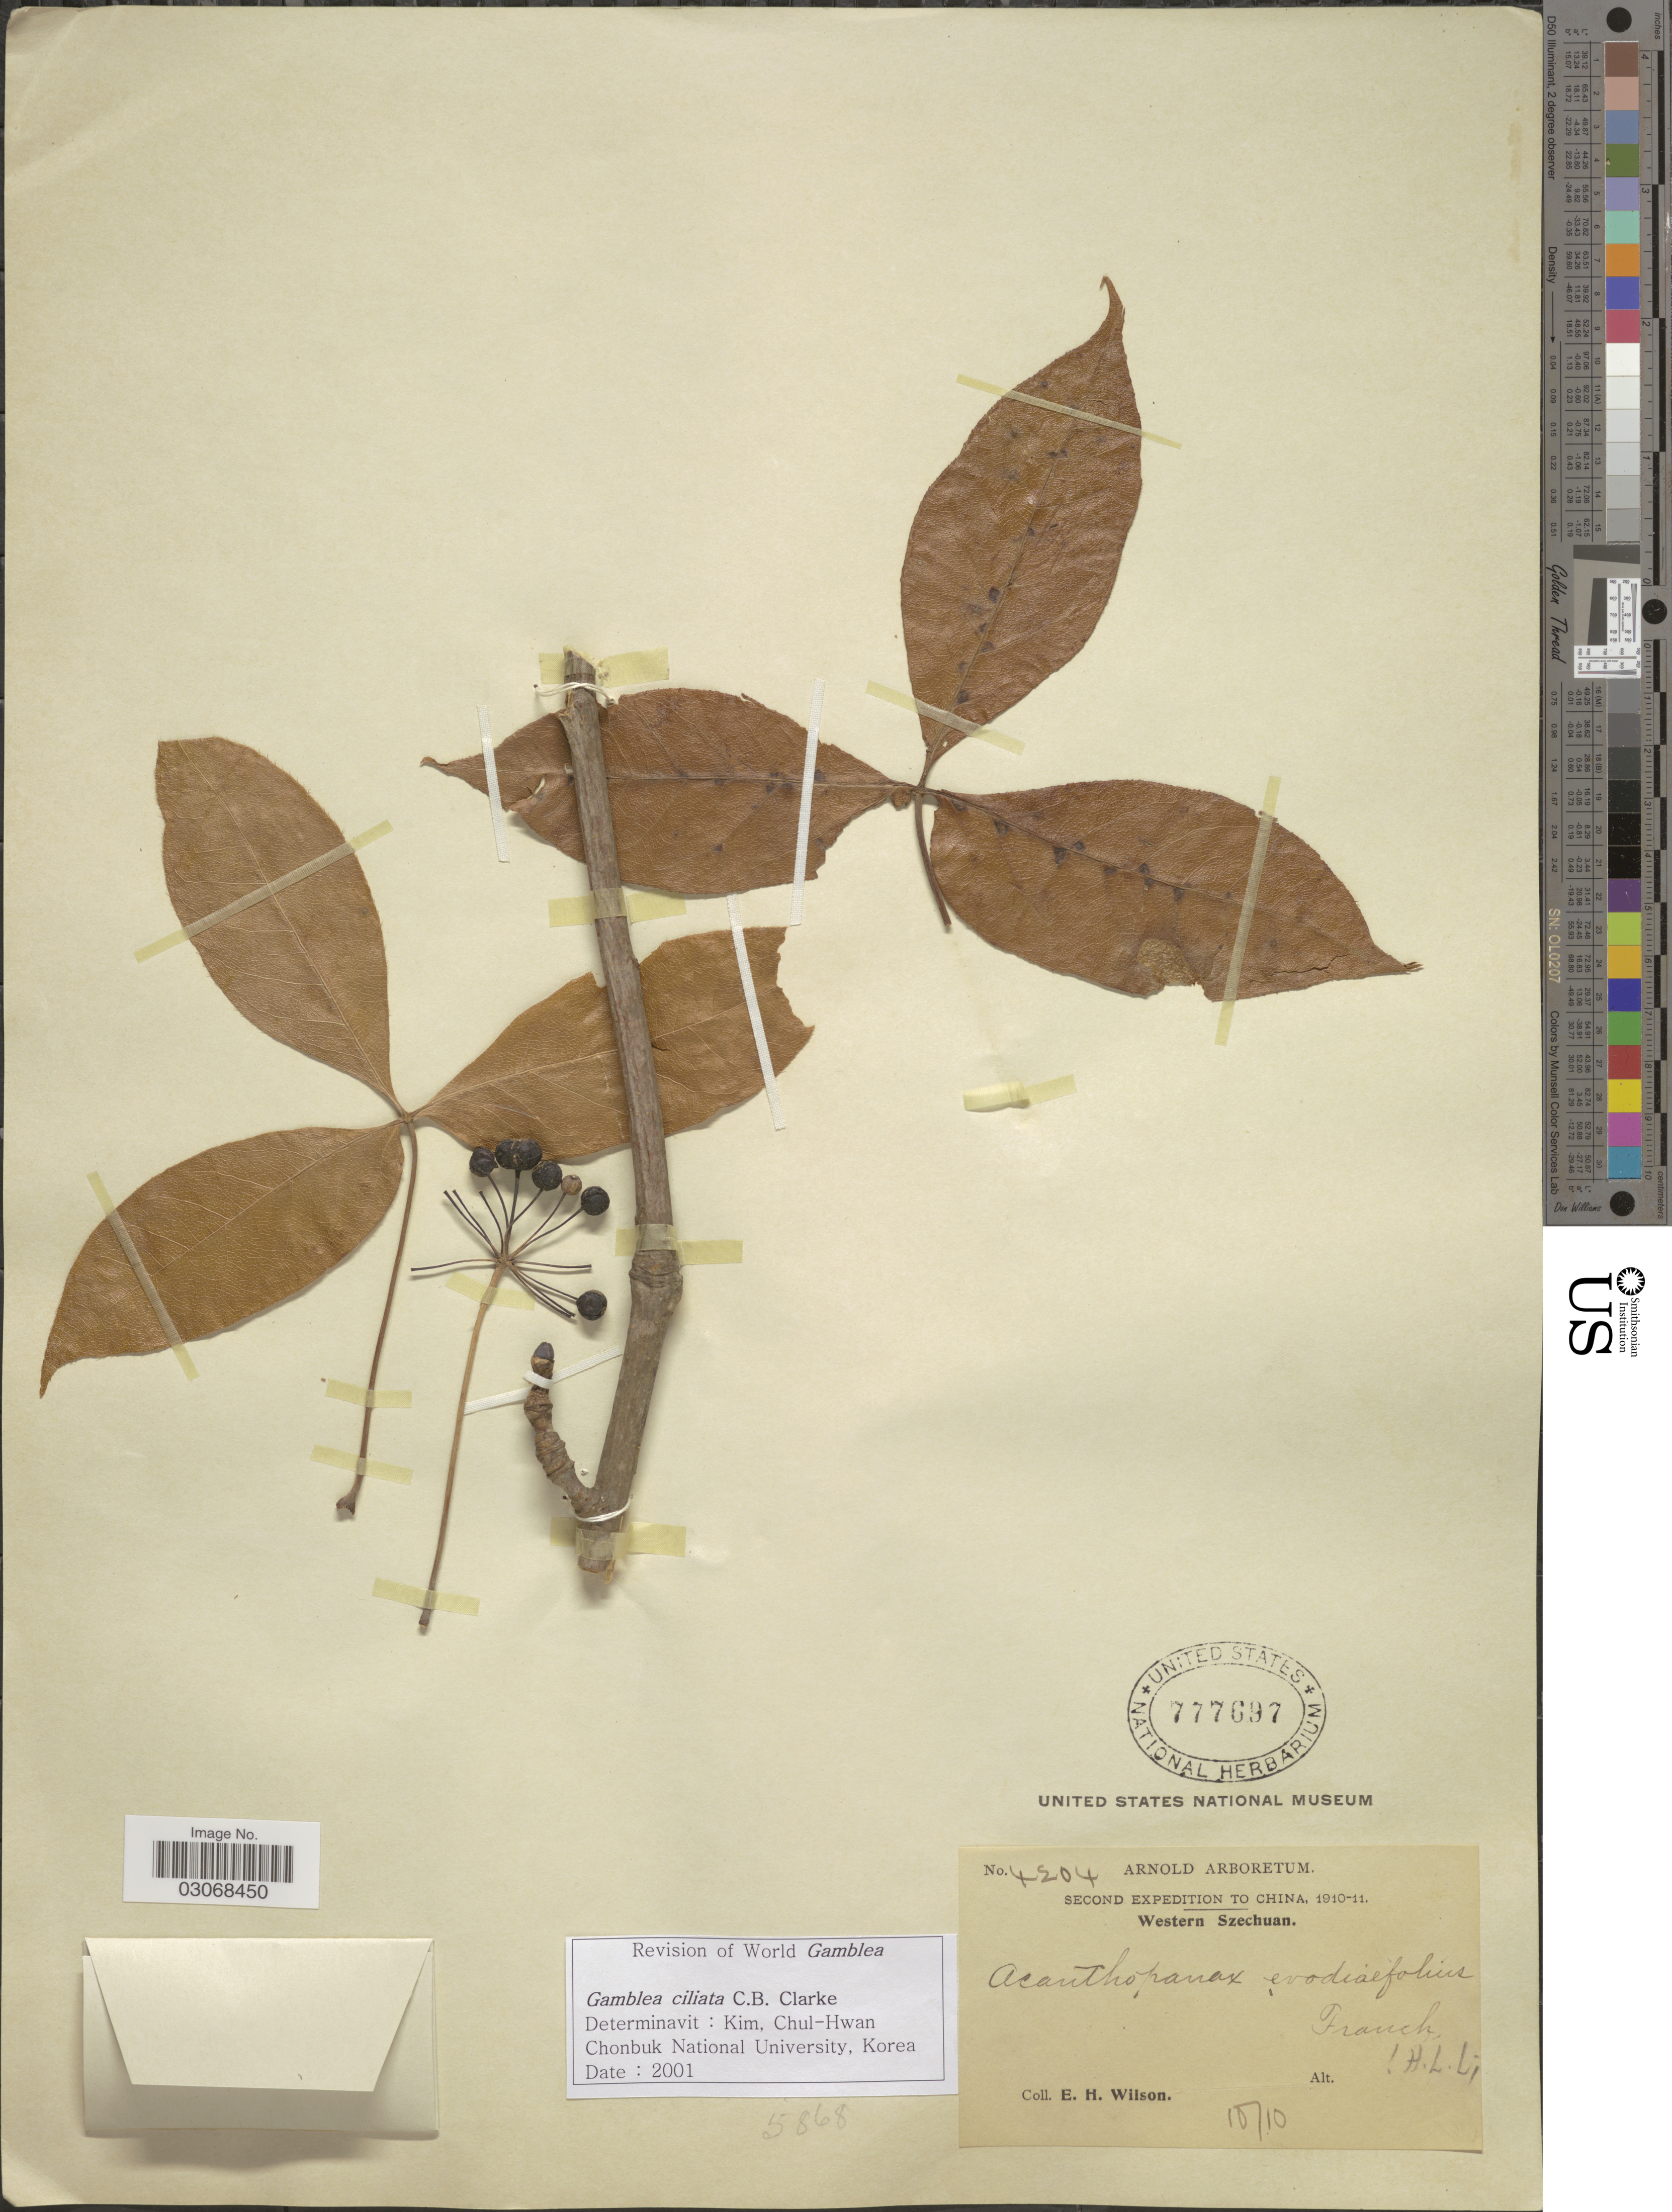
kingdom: Plantae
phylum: Tracheophyta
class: Magnoliopsida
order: Apiales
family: Araliaceae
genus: Gamblea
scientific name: Gamblea ciliata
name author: C.B. Clarke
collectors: E. Wilson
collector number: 4204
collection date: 1910-10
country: China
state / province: Sichuan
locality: Western Szechuan.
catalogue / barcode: US 777697